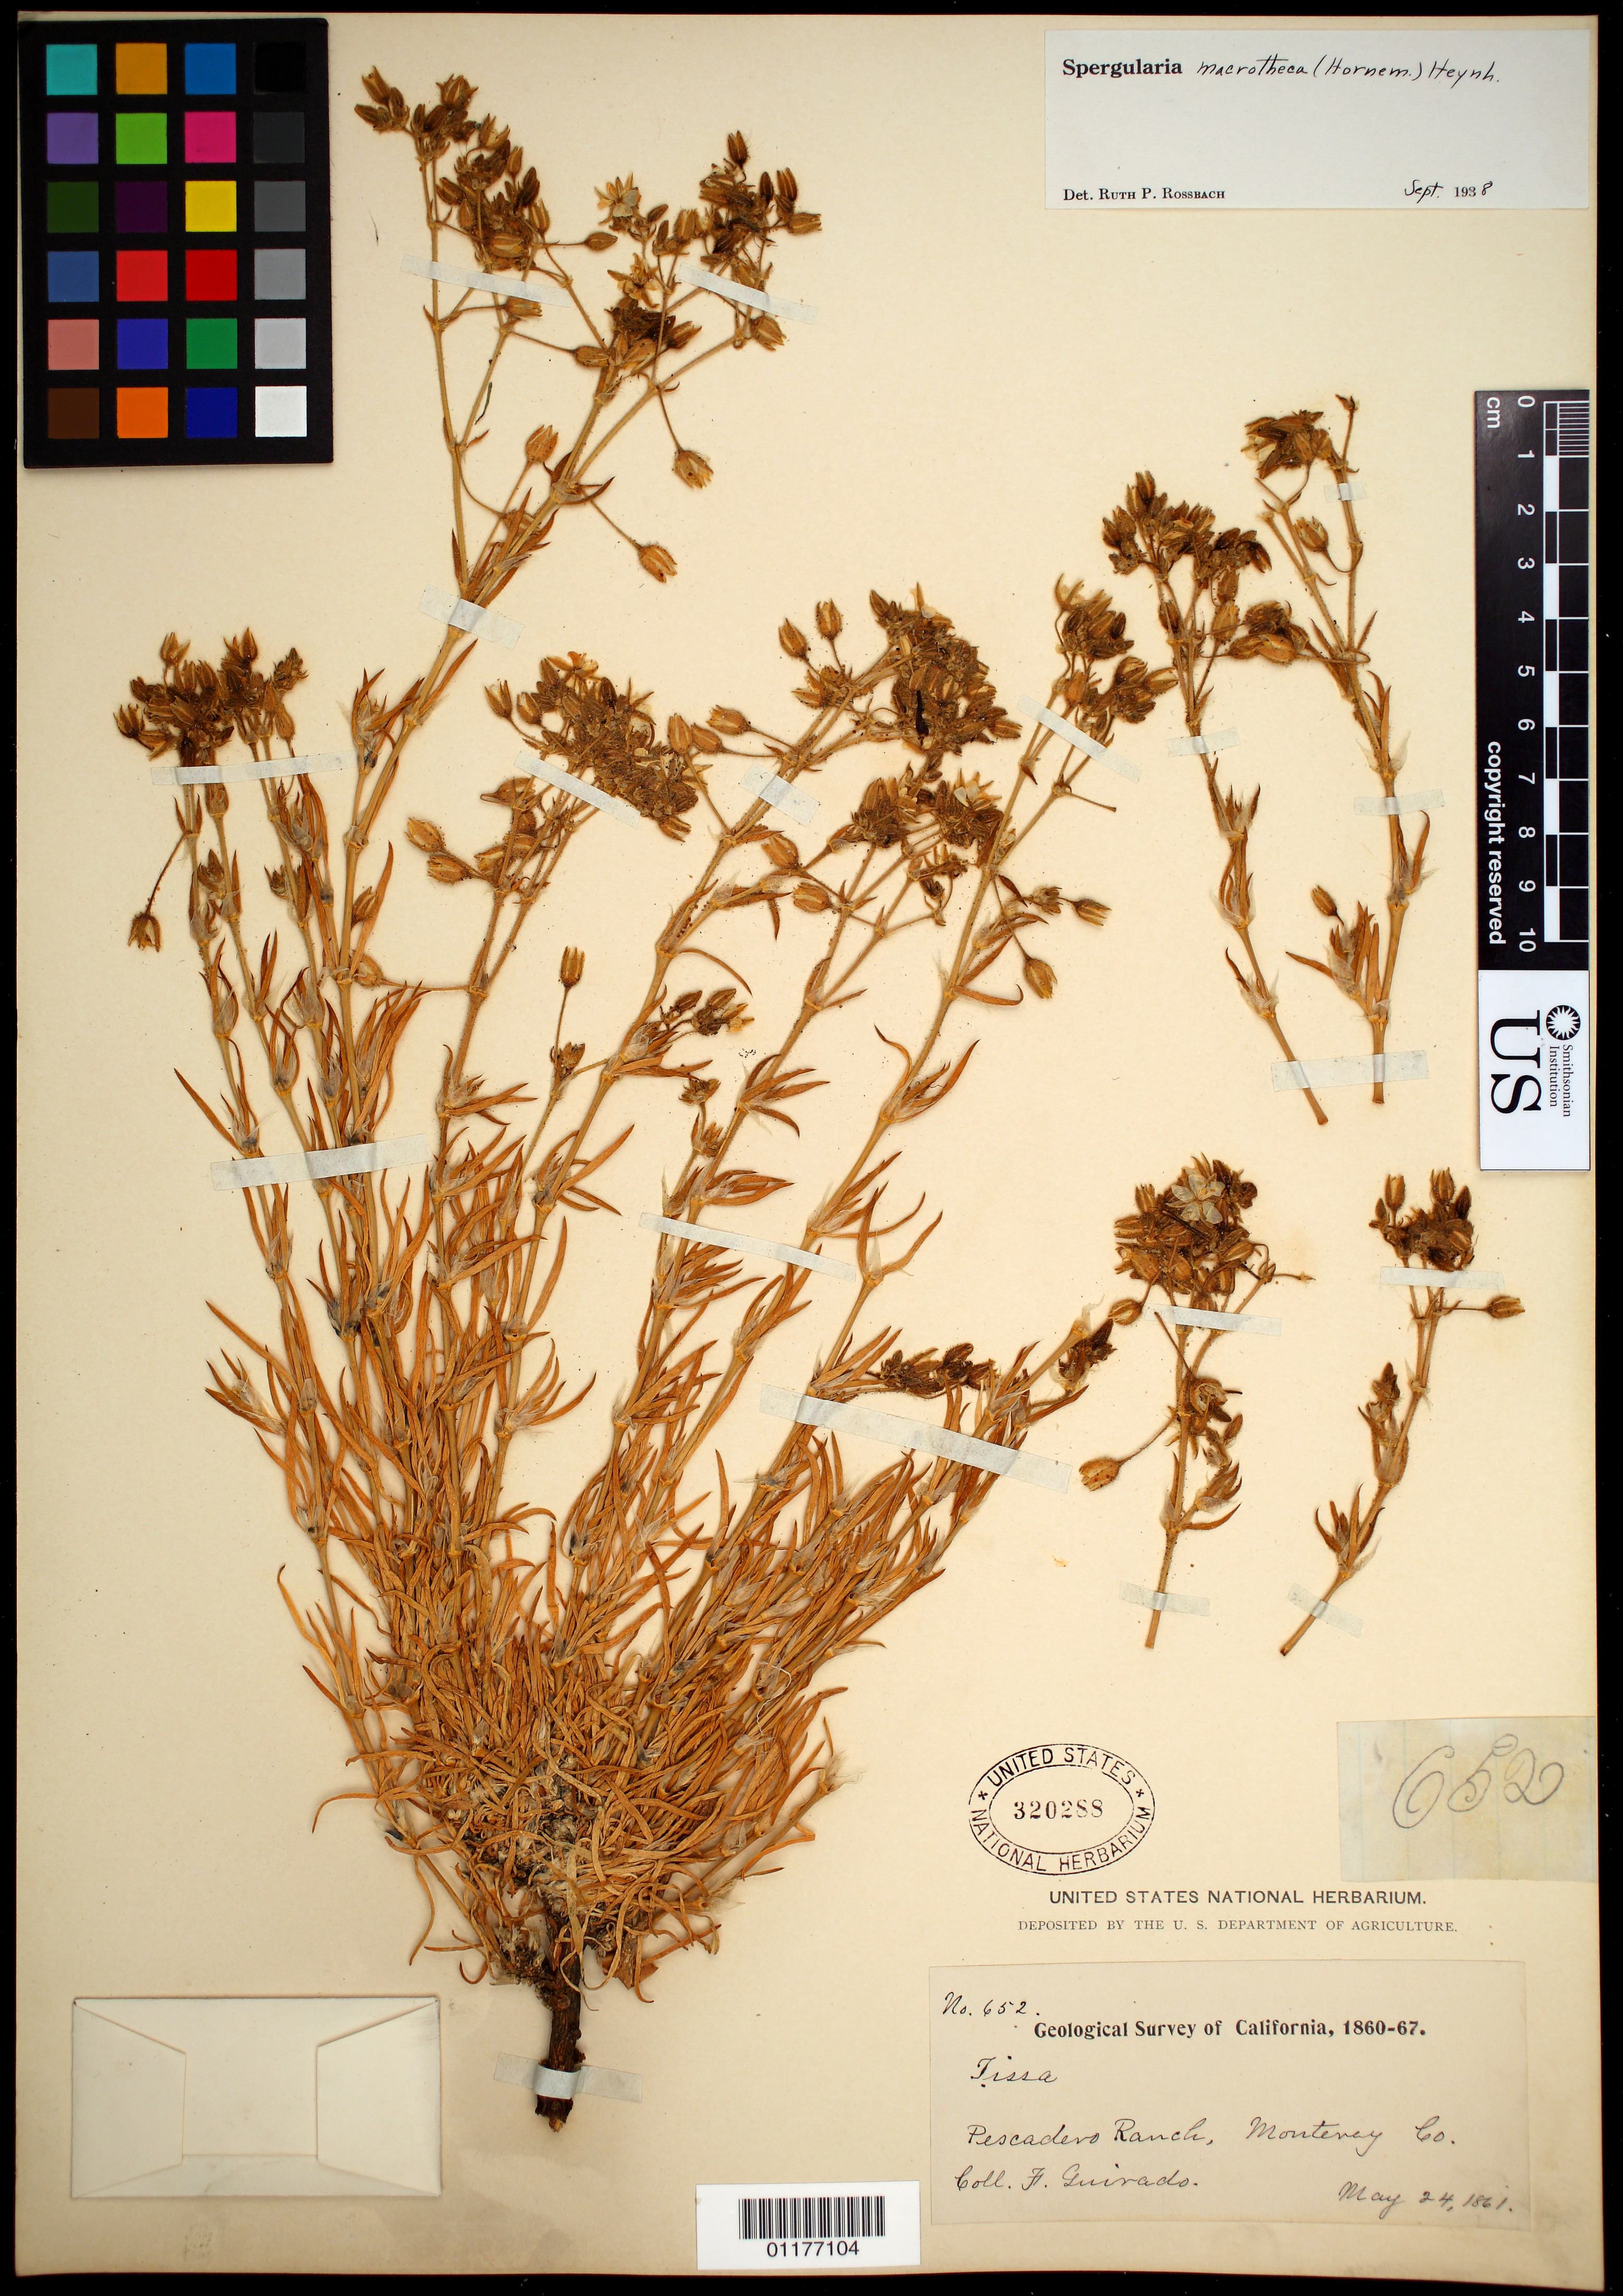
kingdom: Plantae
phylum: Tracheophyta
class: Magnoliopsida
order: Caryophyllales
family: Caryophyllaceae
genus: Spergularia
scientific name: Spergularia macrotheca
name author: (Hornem.) Heynh.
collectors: F. Guirado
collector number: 652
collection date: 1861-05-25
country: United States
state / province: California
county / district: Monterey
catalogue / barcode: US 320288